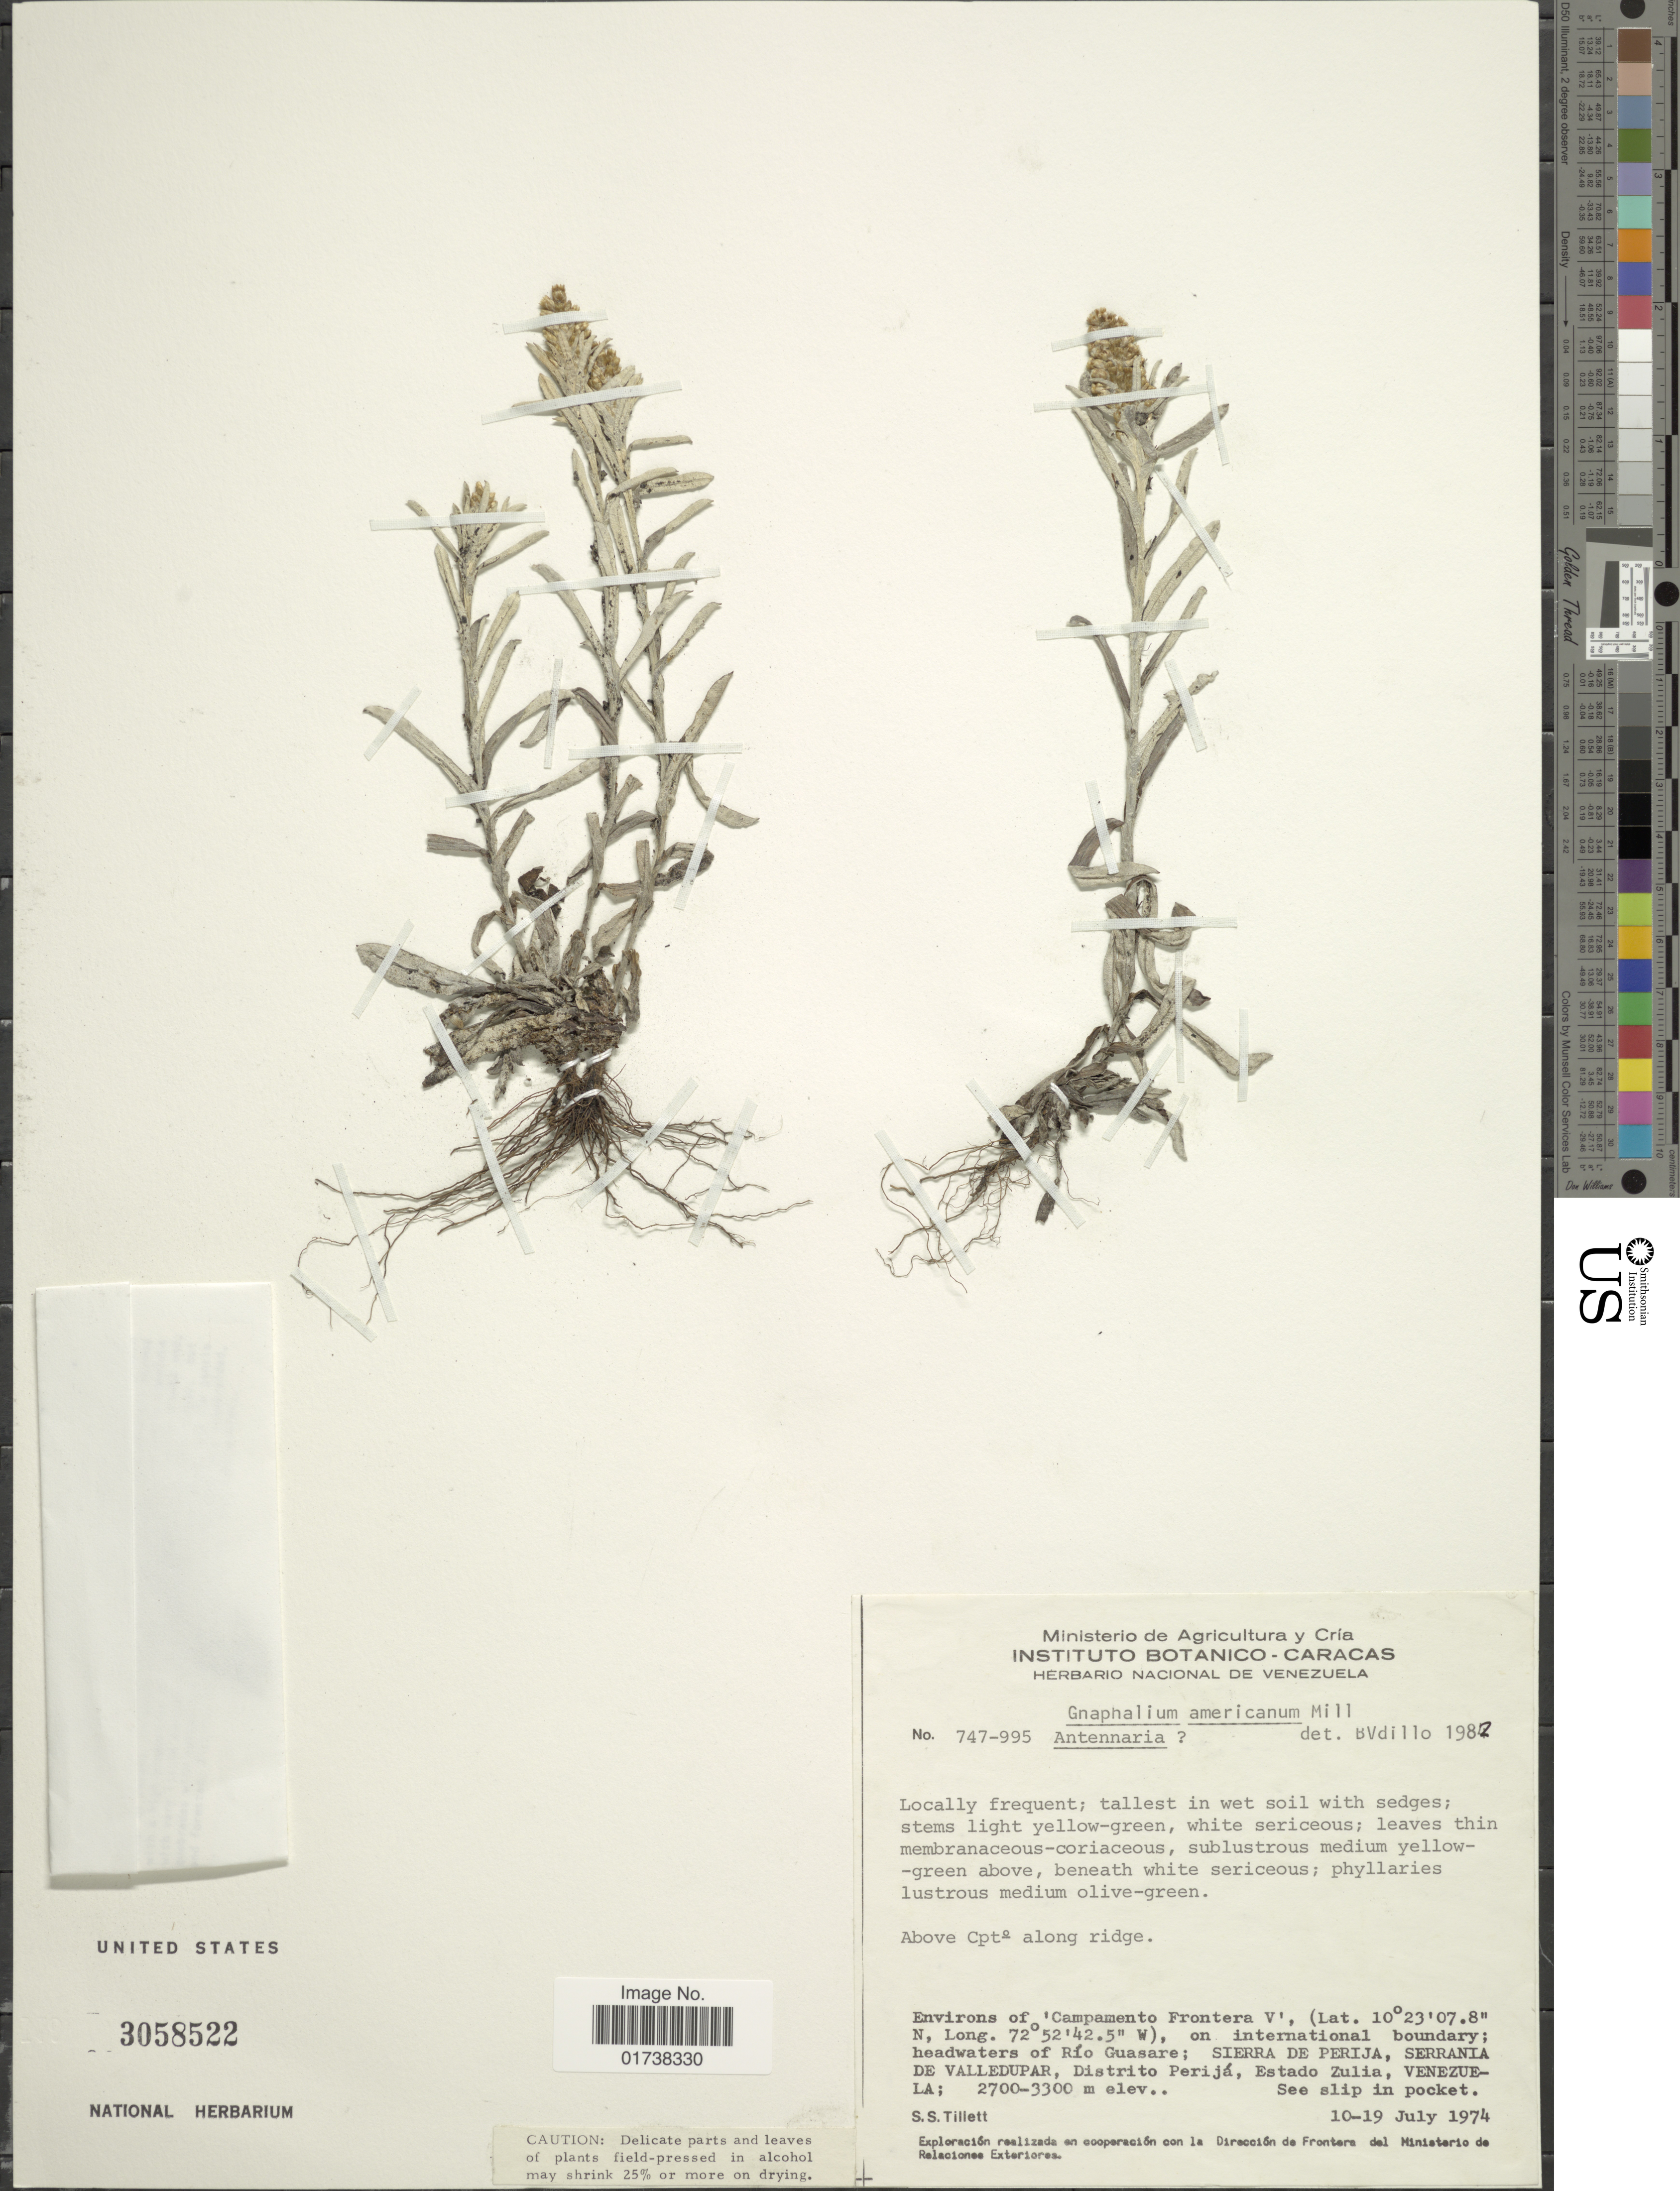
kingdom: Plantae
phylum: Tracheophyta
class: Magnoliopsida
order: Asterales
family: Asteraceae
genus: Gamochaeta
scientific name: Gamochaeta americana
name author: (Mill.) Wedd.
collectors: S. S. Tillett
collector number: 747-995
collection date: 1974-07-10/1974-07-19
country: Venezuela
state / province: Zulia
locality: Environs of"Campamento Frontera V", on International boundary: headwaters of Rio Guasare: Sierra de Perija, Serrania de Valledupar, Distrito Perija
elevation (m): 2700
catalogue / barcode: US 3058522